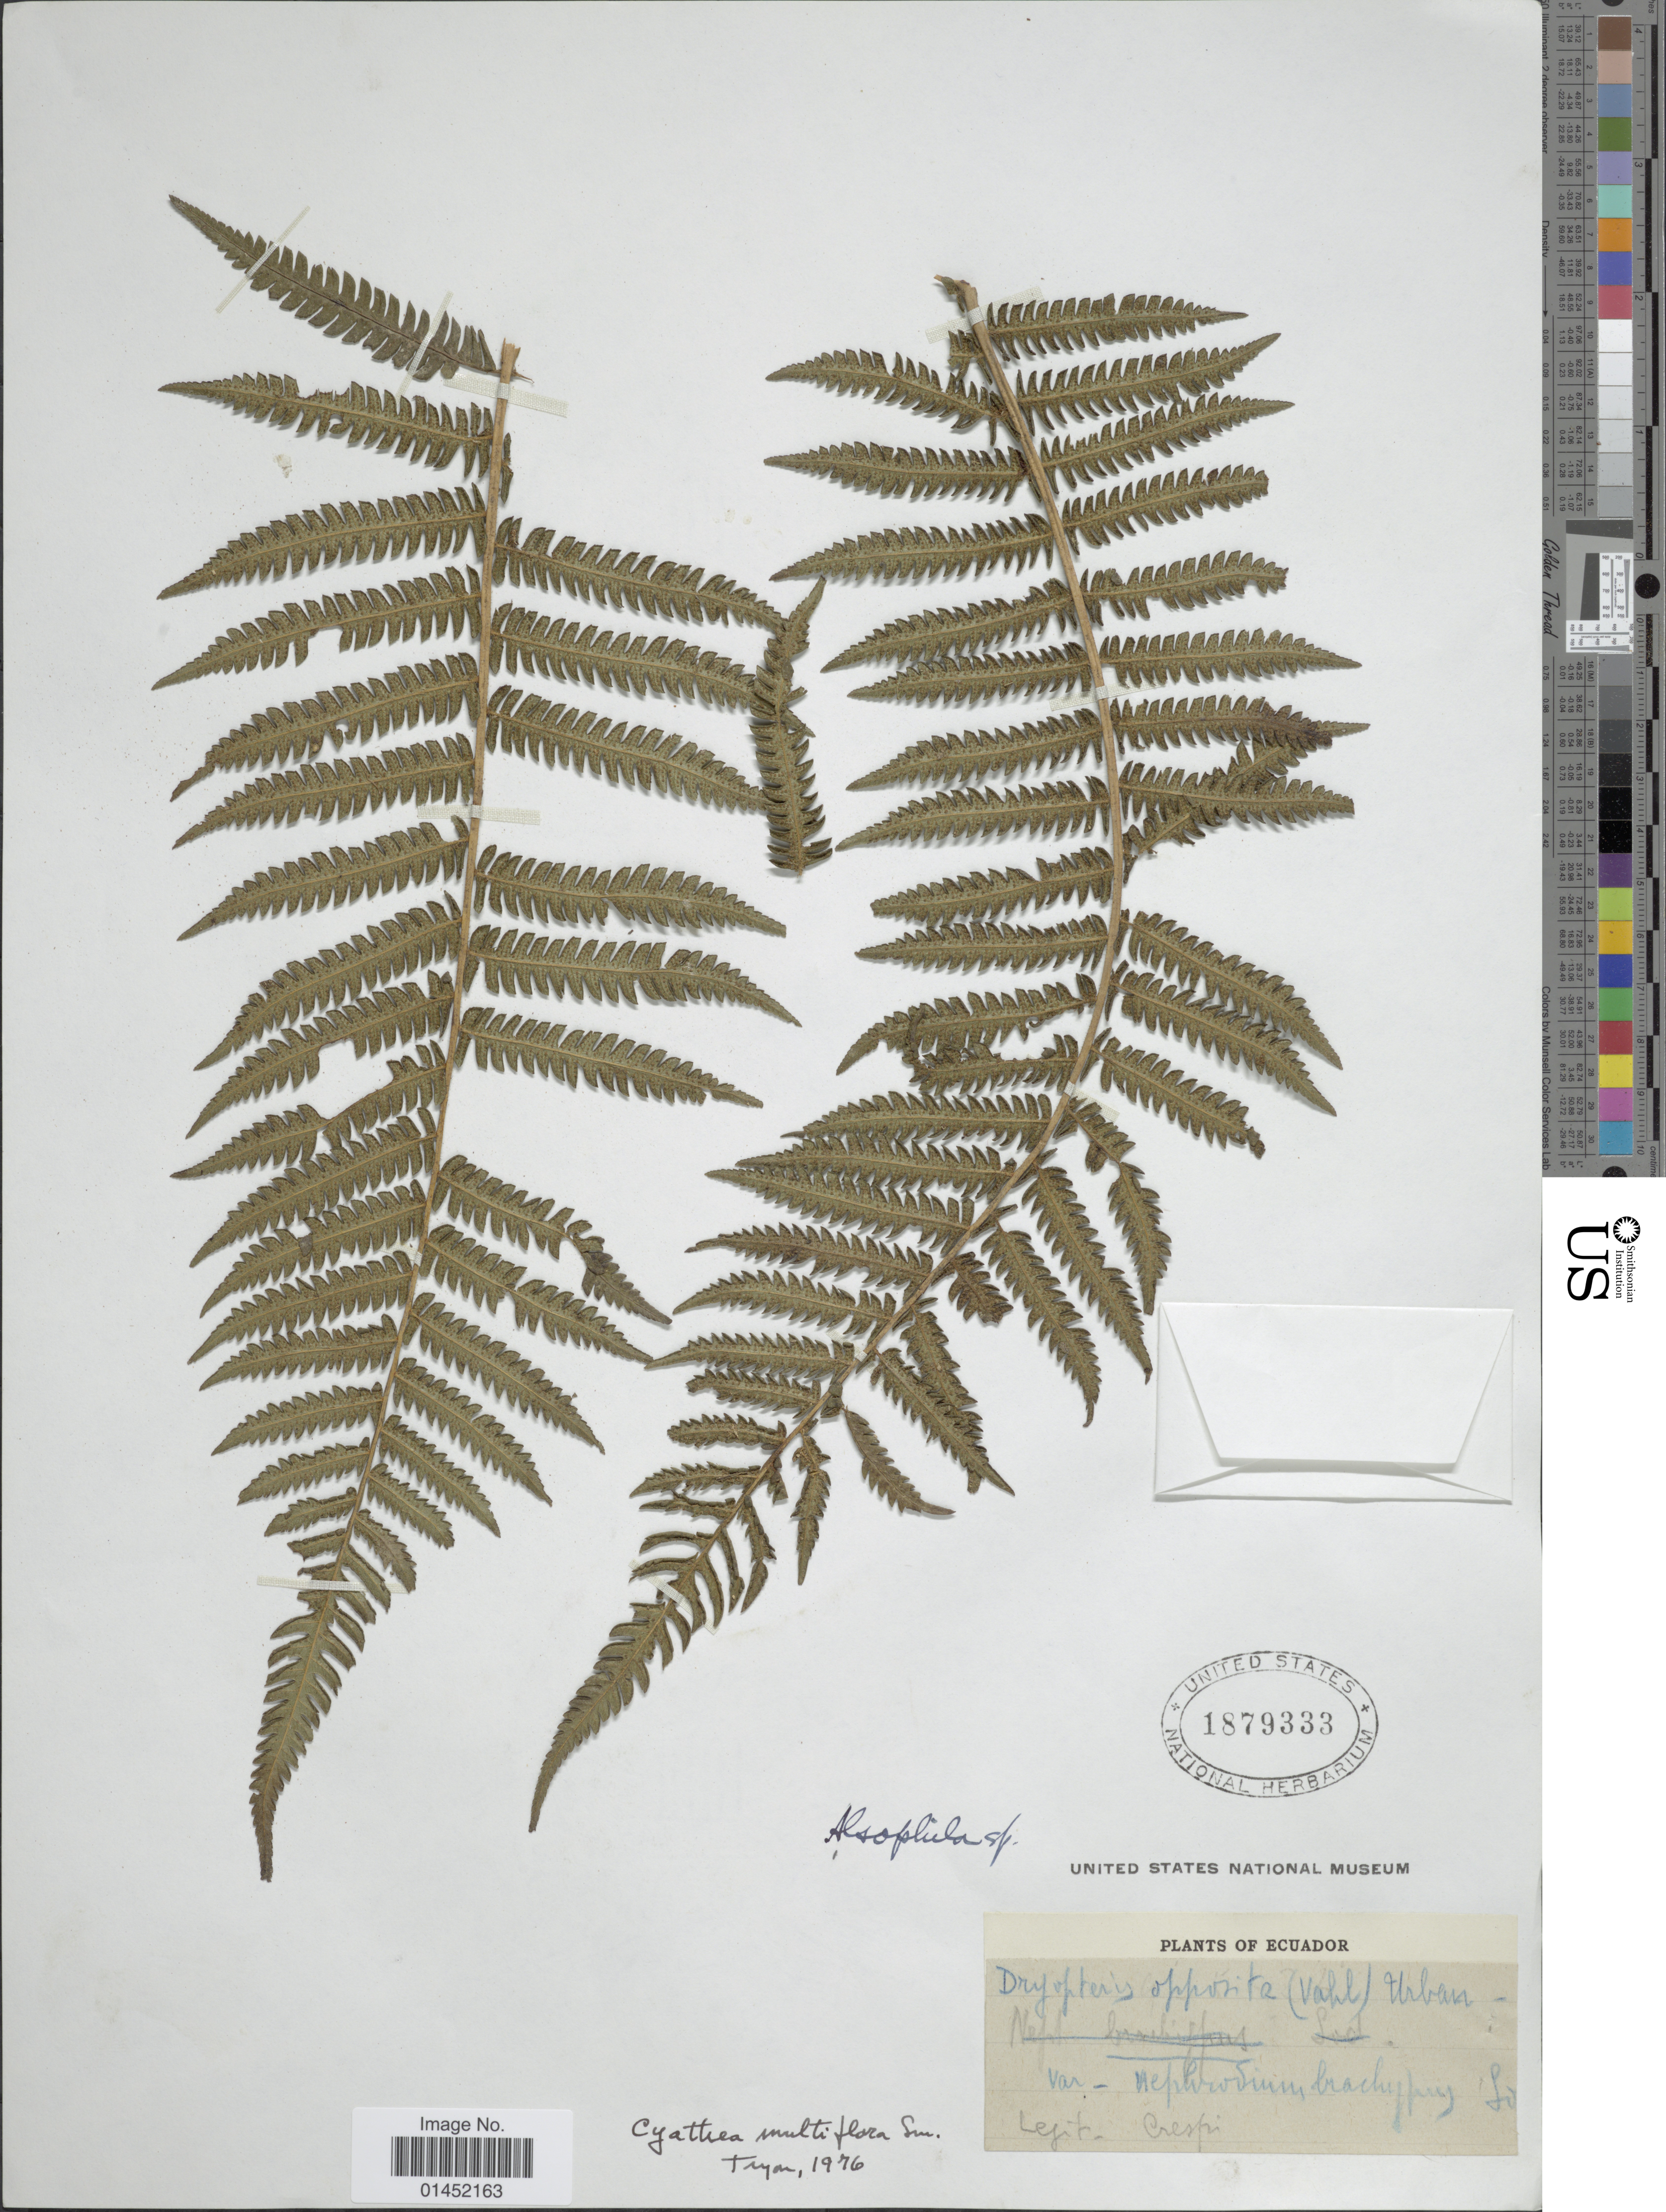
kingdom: Plantae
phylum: Tracheophyta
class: Polypodiopsida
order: Cyatheales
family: Cyatheaceae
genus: Cyathea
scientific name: Cyathea multiflora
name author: Sm.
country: Ecuador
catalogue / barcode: US 1879333